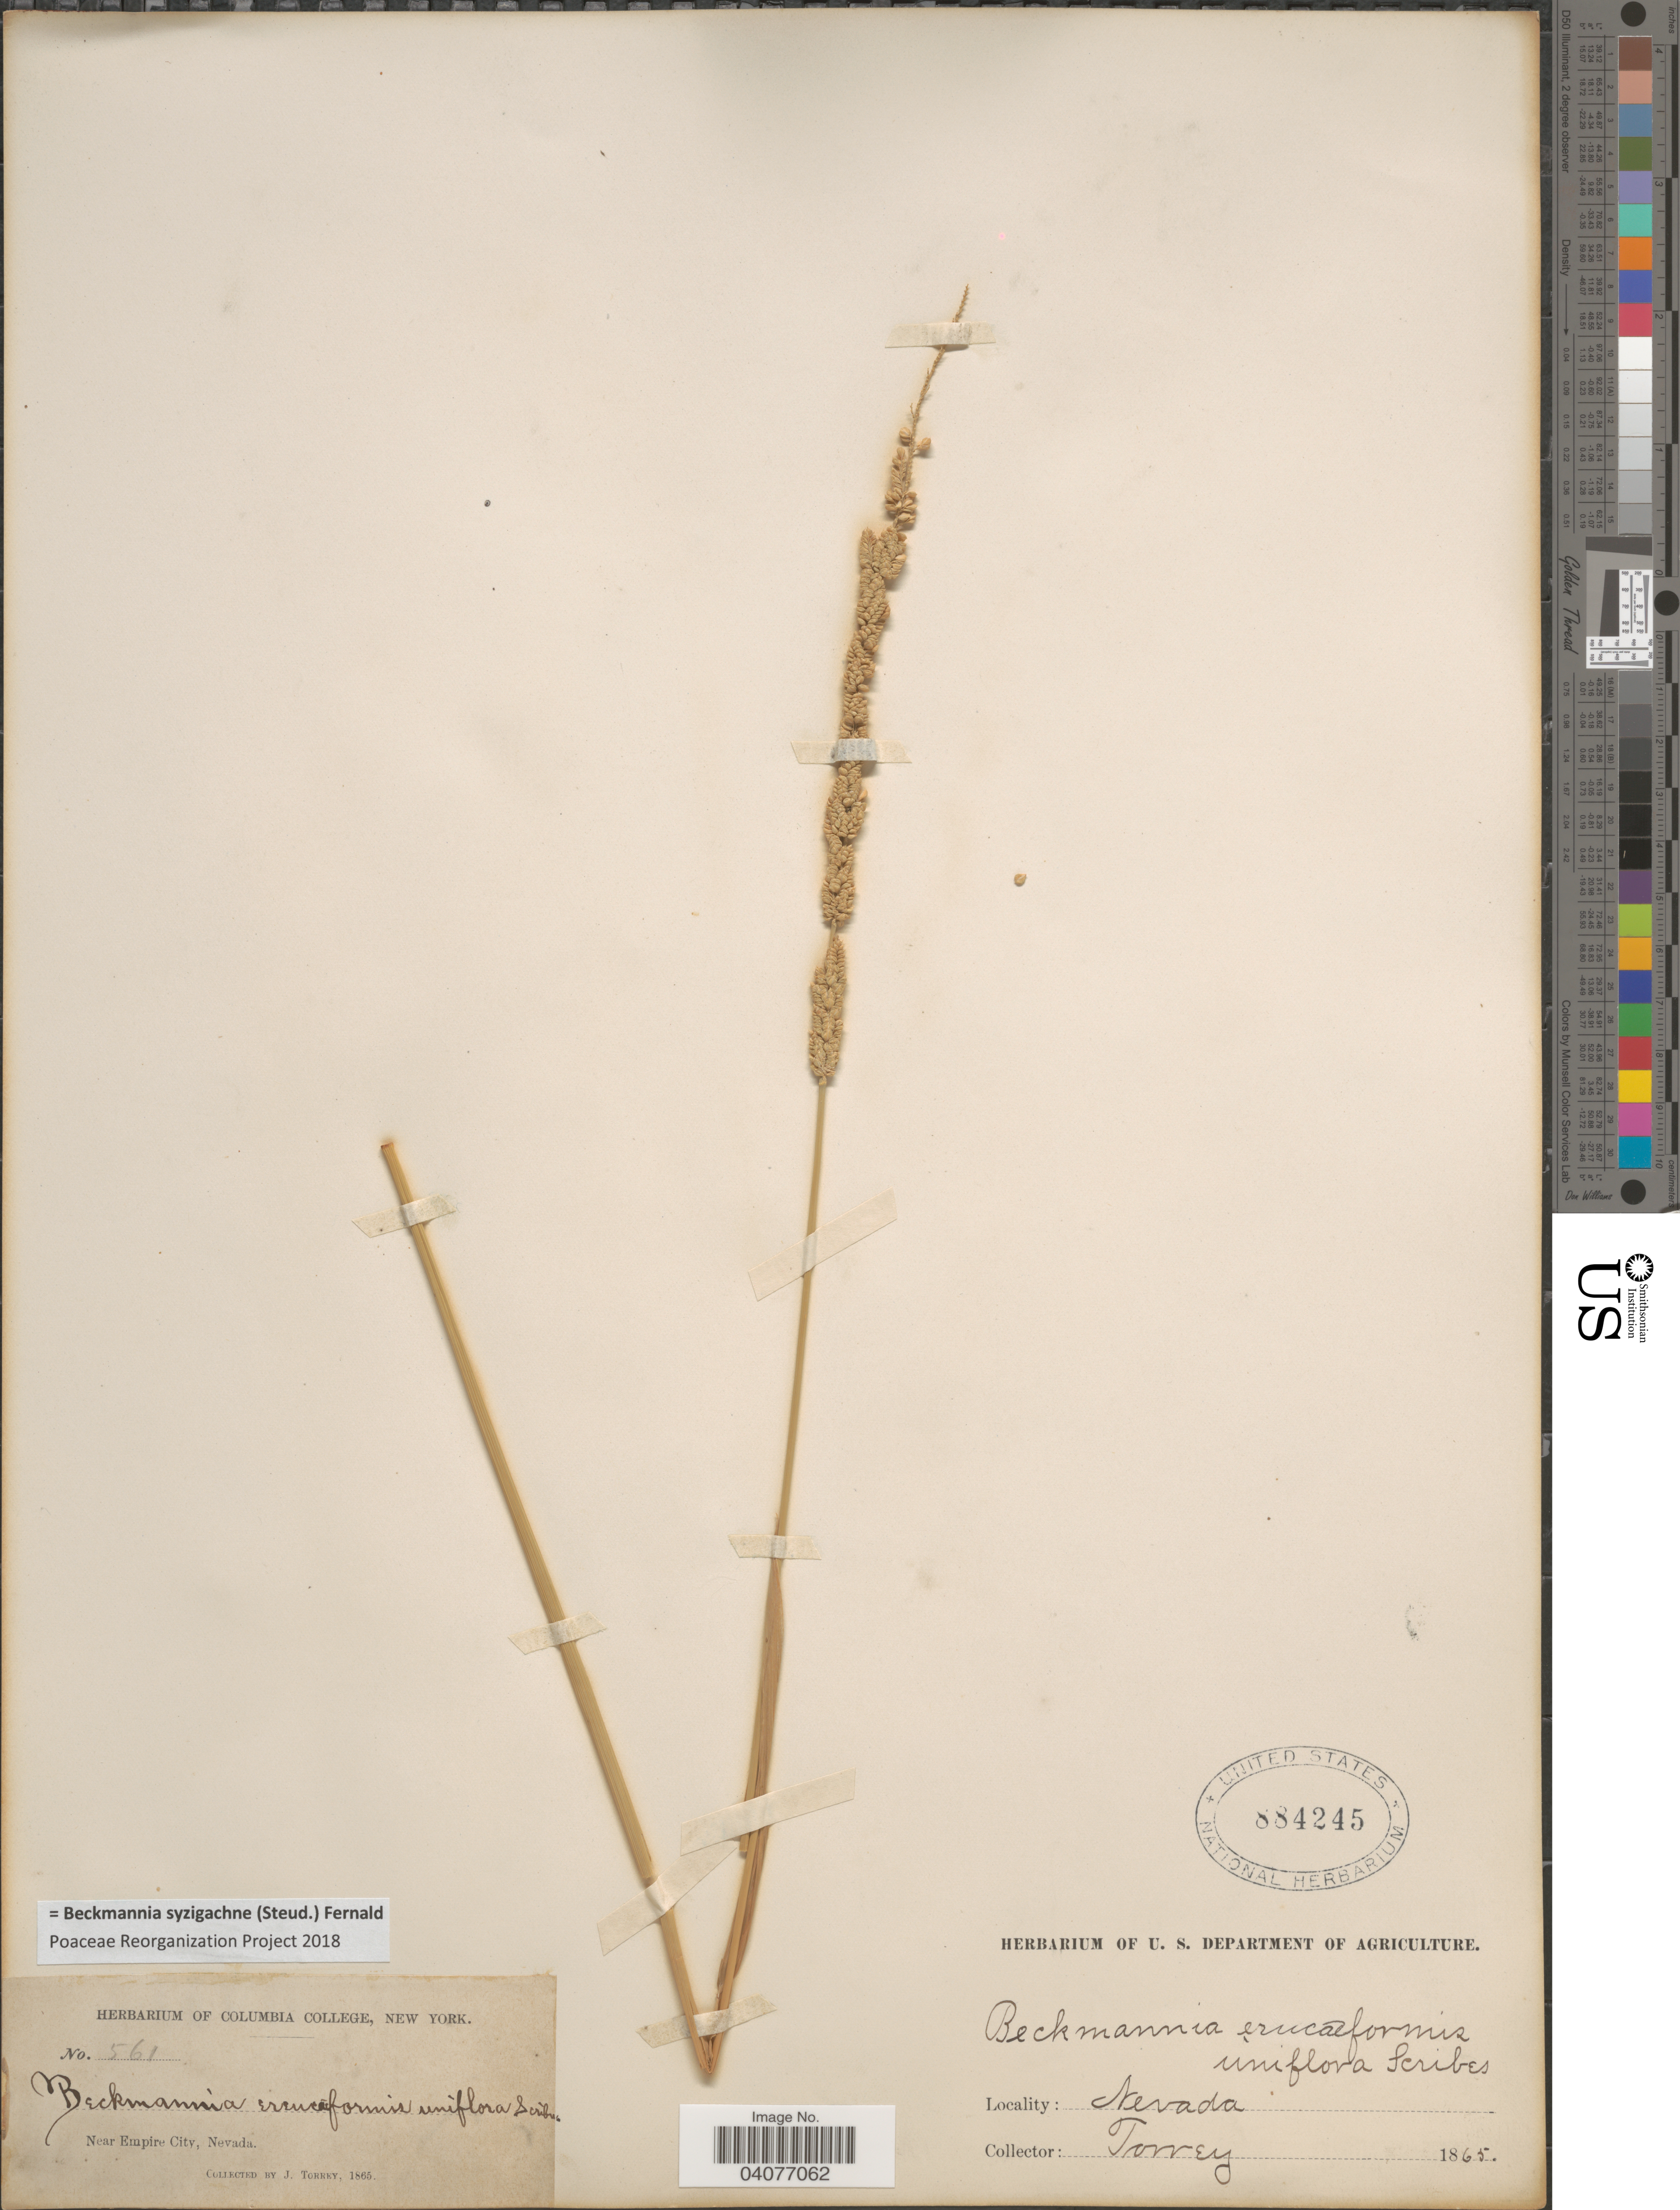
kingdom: Plantae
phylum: Tracheophyta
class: Liliopsida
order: Poales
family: Poaceae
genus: Beckmannia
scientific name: Beckmannia syzigachne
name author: (Steud.) Fernald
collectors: J. Torrey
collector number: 561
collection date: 1865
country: United States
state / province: Nevada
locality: Near Empire City.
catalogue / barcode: US 884245